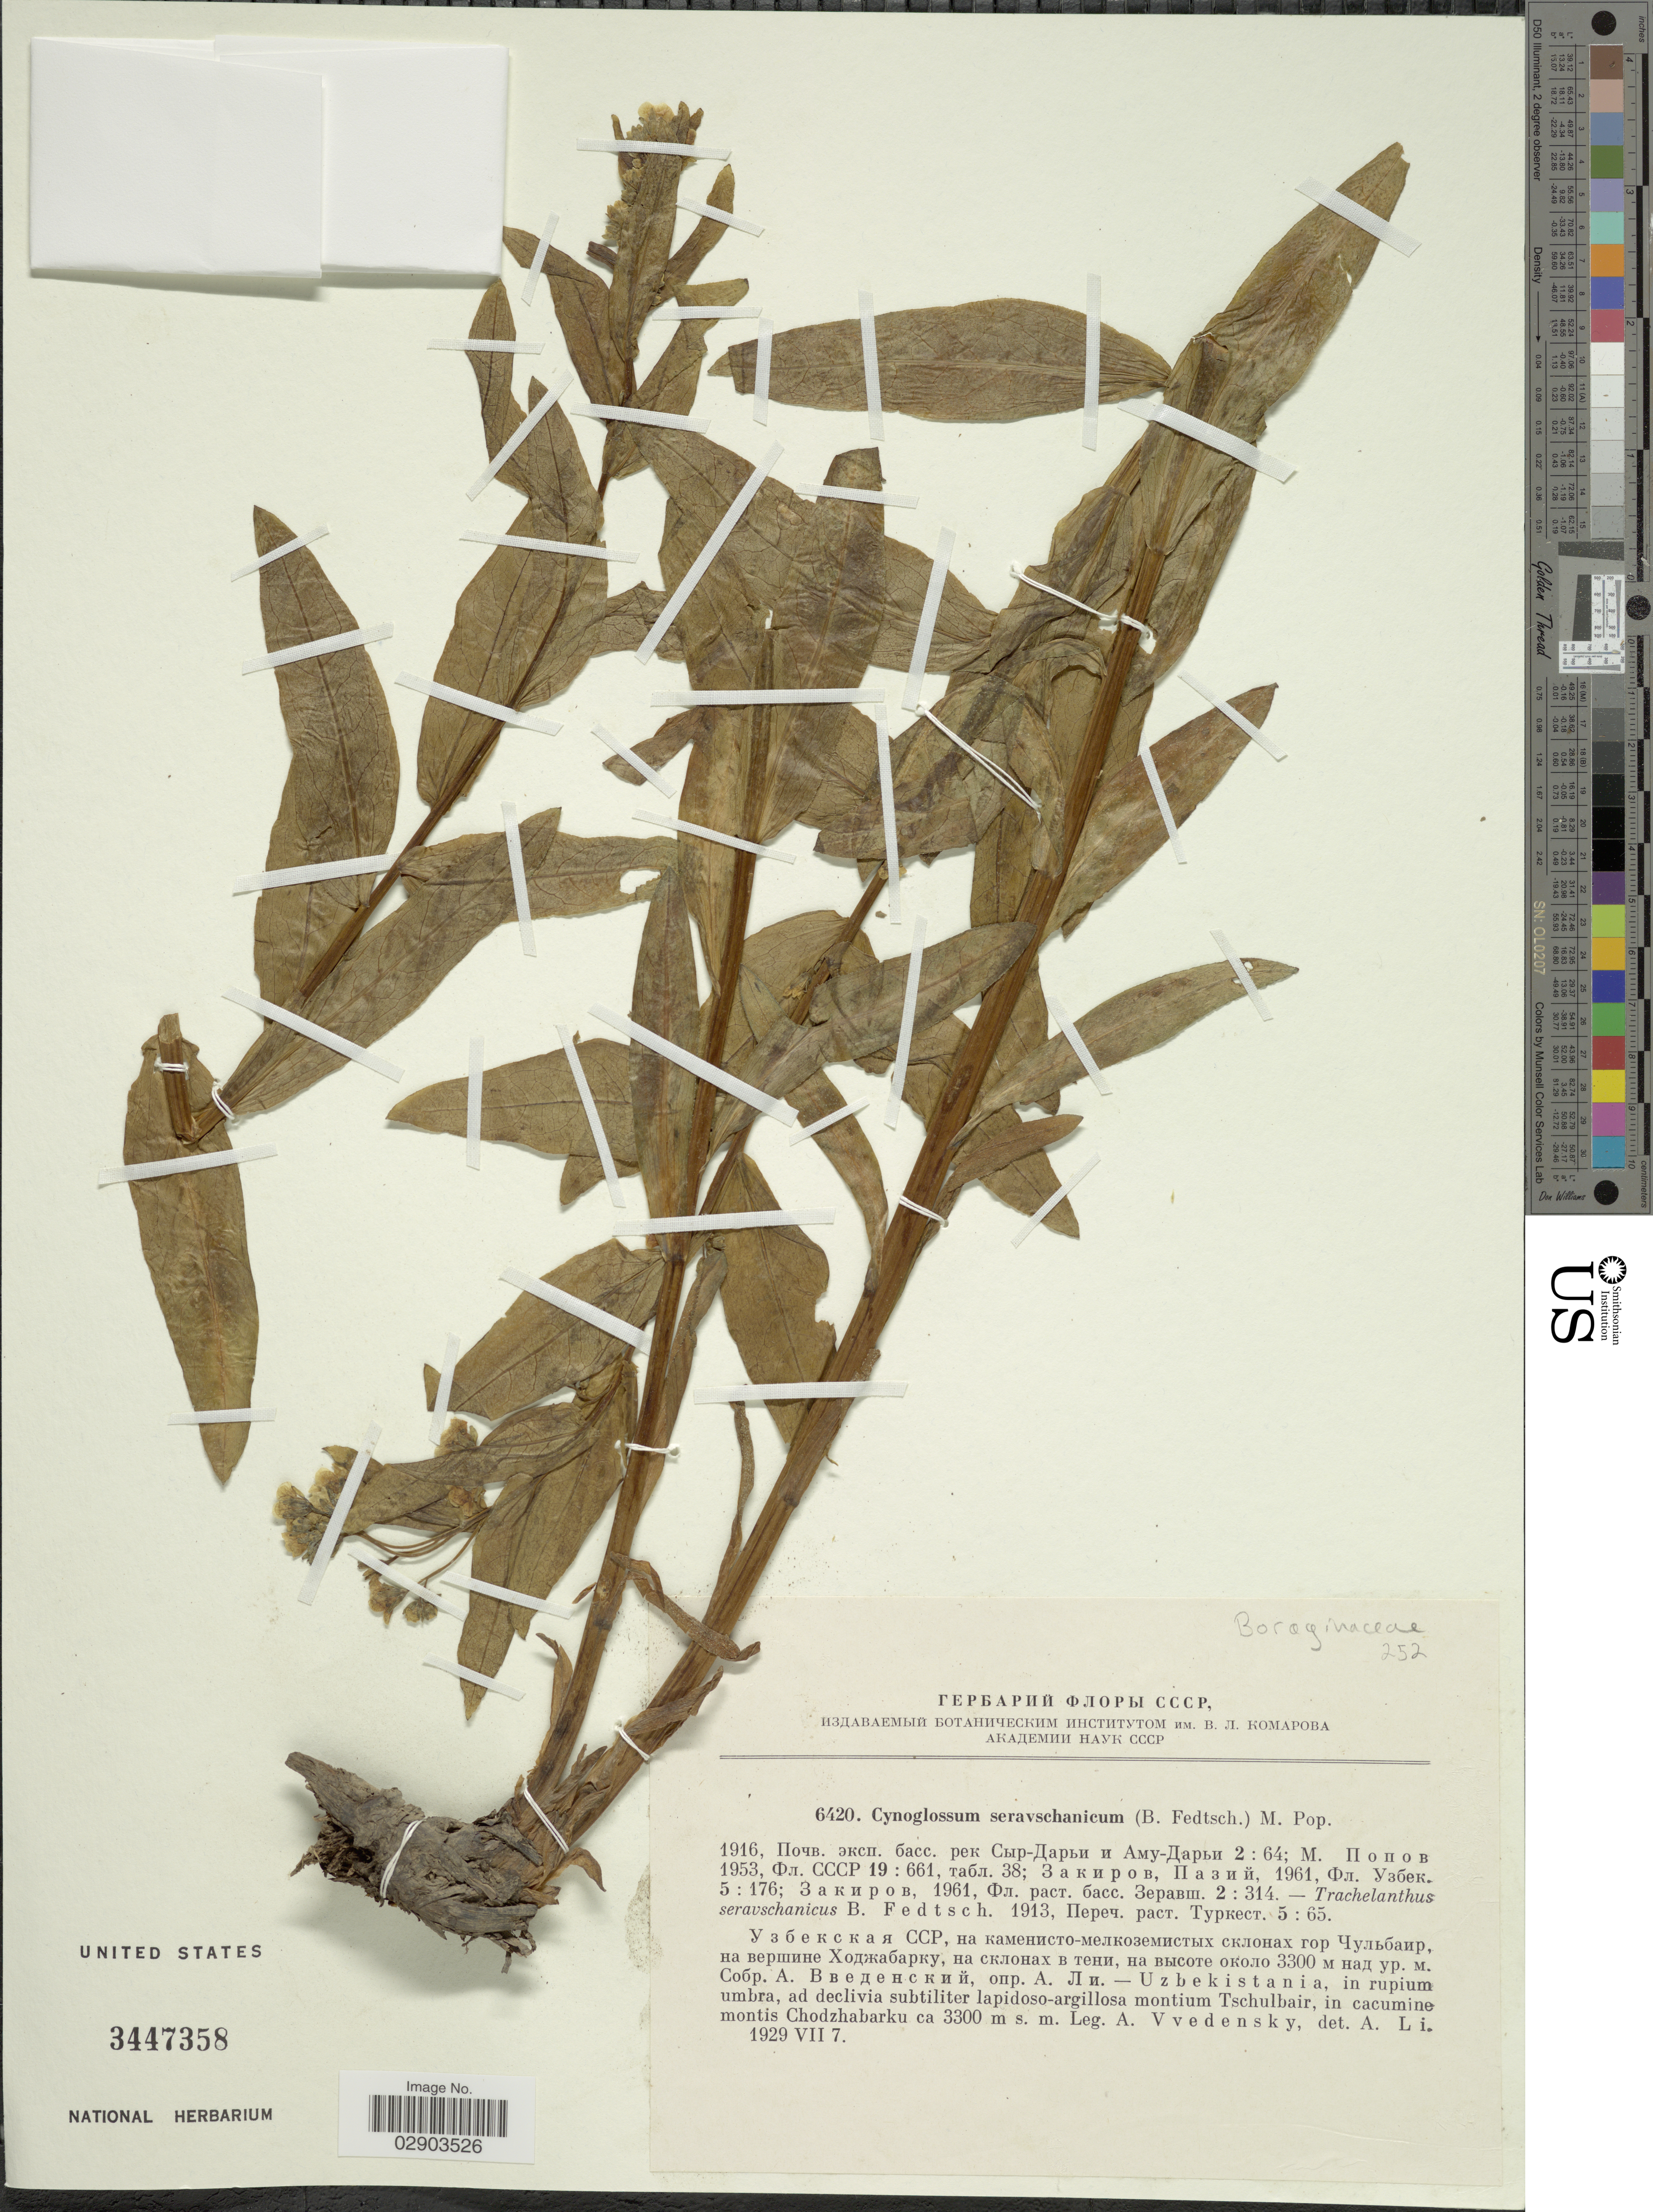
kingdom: Plantae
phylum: Tracheophyta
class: Magnoliopsida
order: Boraginales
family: Boraginaceae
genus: Cynoglossum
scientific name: Cynoglossum seravschanicum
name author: (B. Fedtsch.) Popov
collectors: A. Vvedensky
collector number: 6420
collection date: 1929-07-07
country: Uzbekistan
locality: In rupium umbra, ad declivia subtiliter lapidoso-argillosa montium Tschulbair, in cacumine montis Chodzhabarku.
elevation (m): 3300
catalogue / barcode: US 3447358